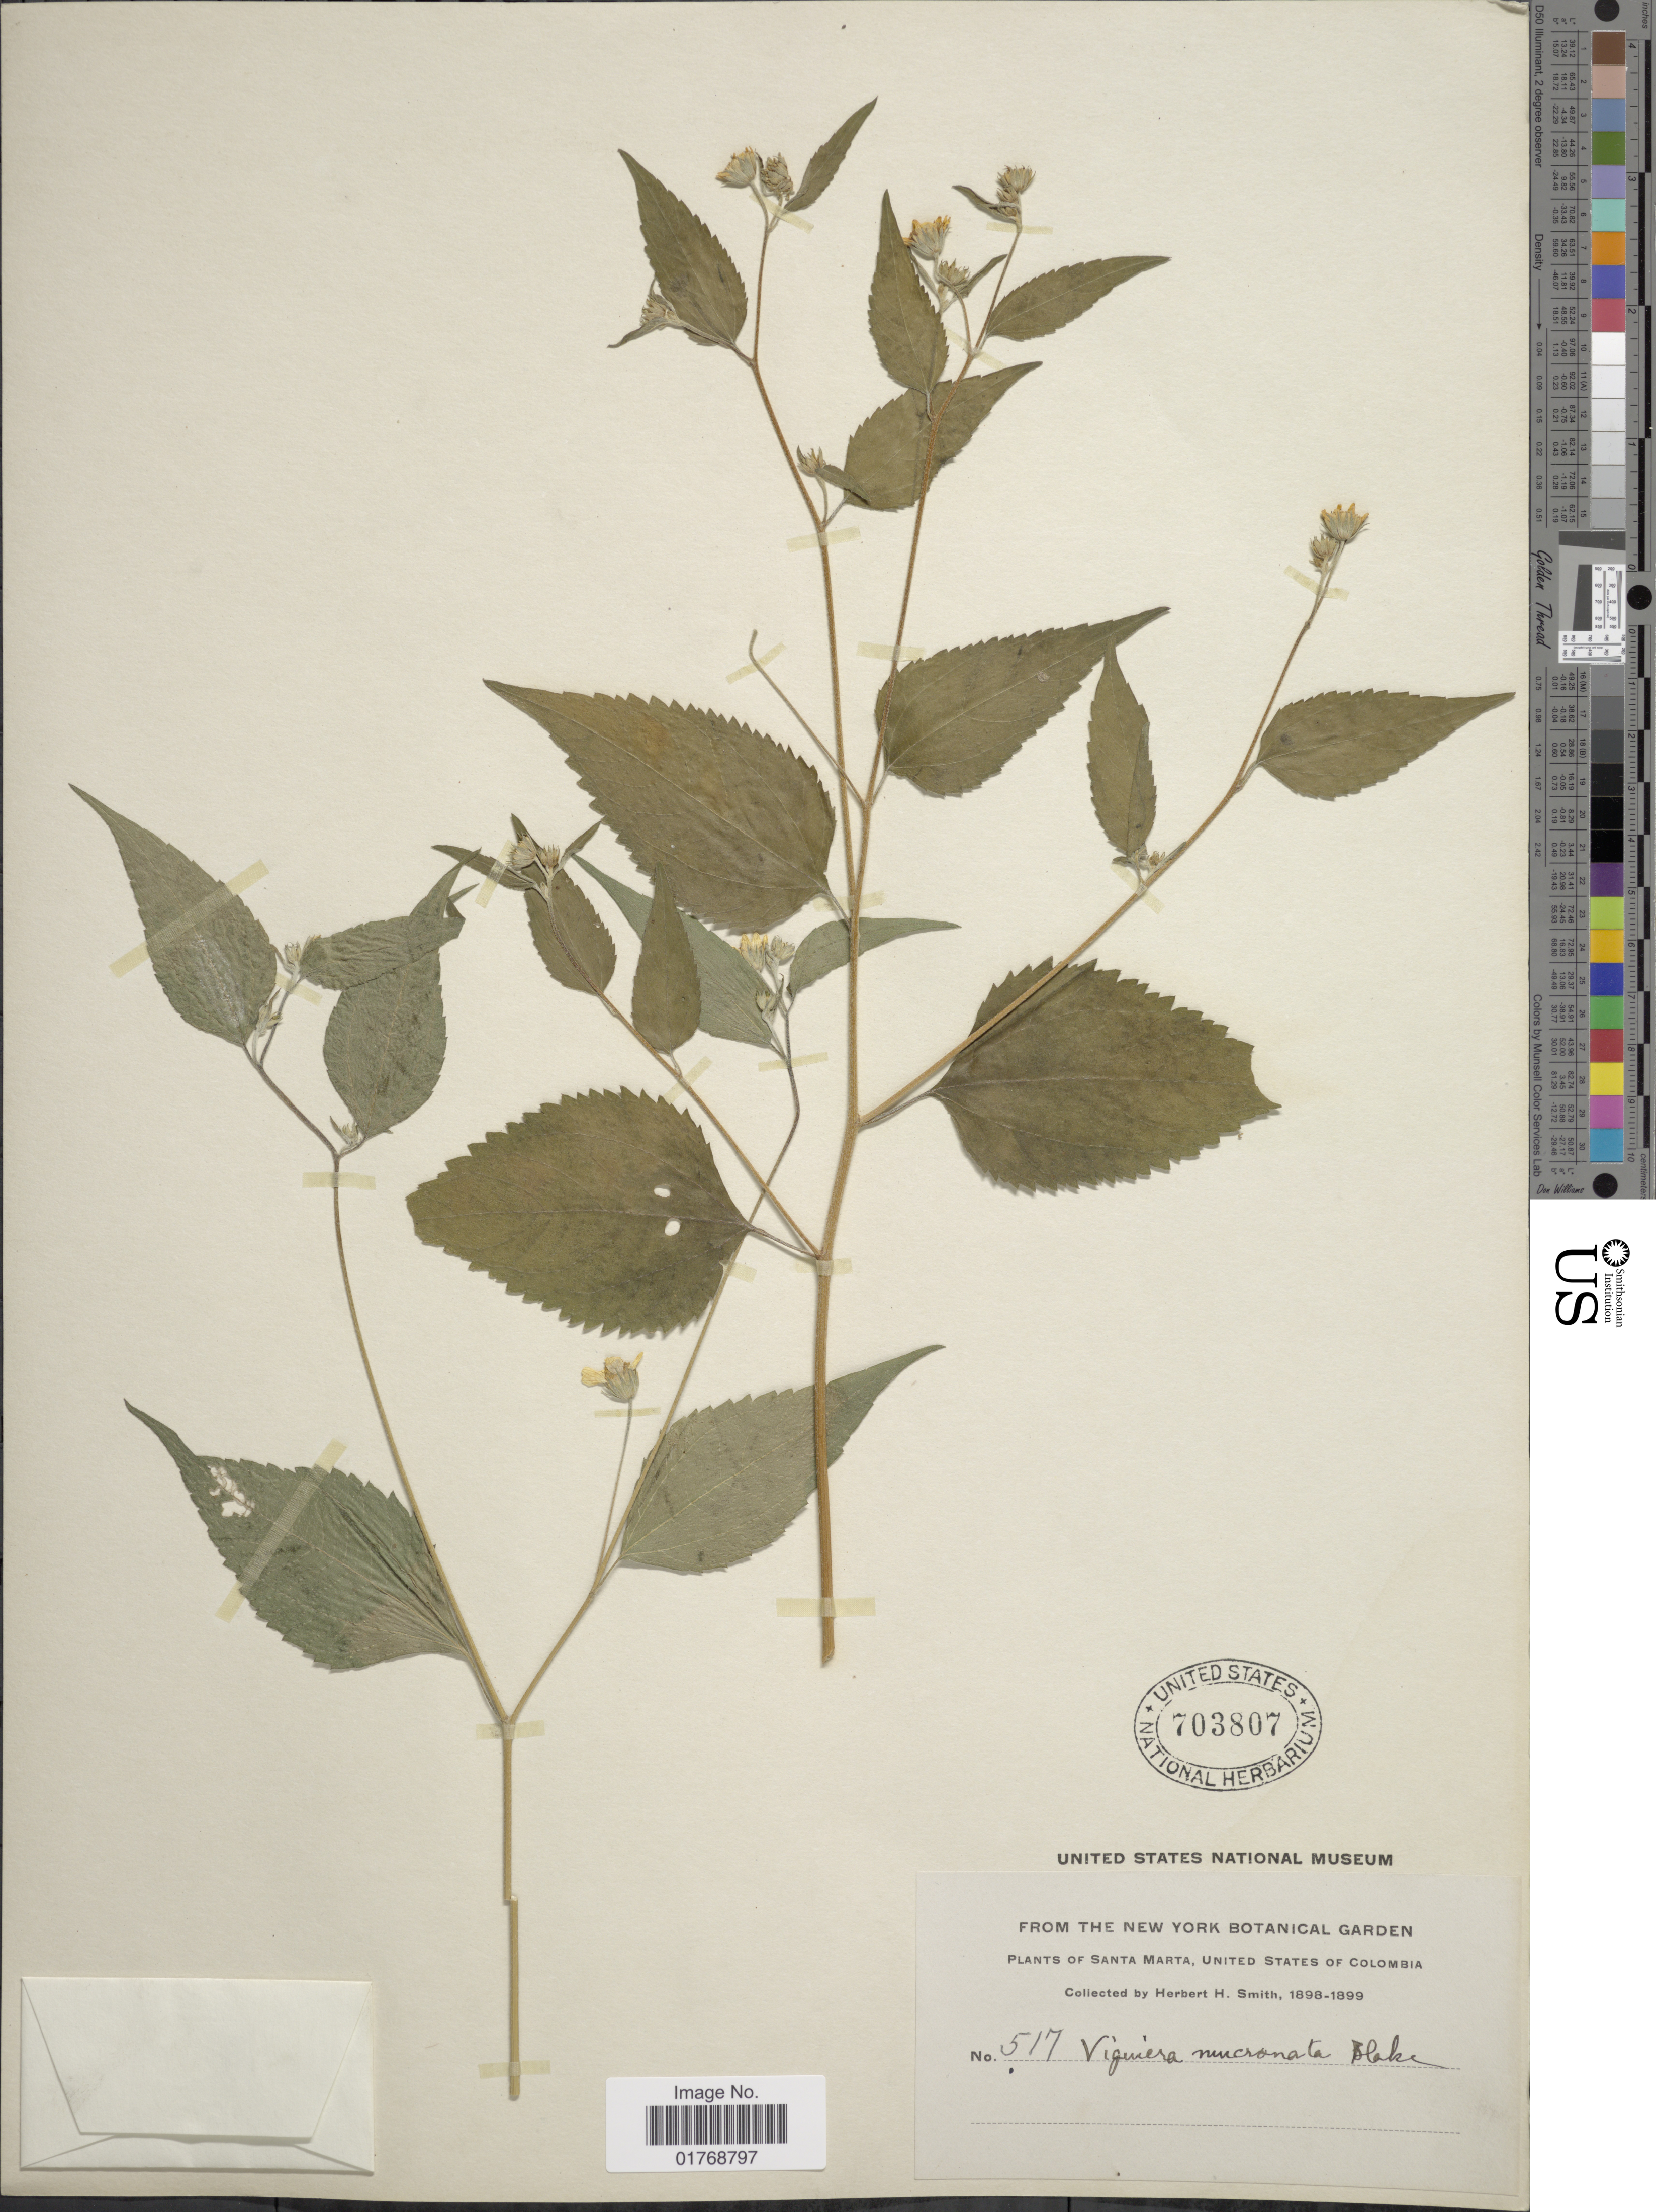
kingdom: Plantae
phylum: Tracheophyta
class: Magnoliopsida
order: Asterales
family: Asteraceae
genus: Viguiera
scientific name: Viguiera mucronata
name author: Blake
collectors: Herbert H. Smith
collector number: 517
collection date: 1898/1899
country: Colombia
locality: Santa Marta, United States of Colombia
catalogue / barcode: US 703807